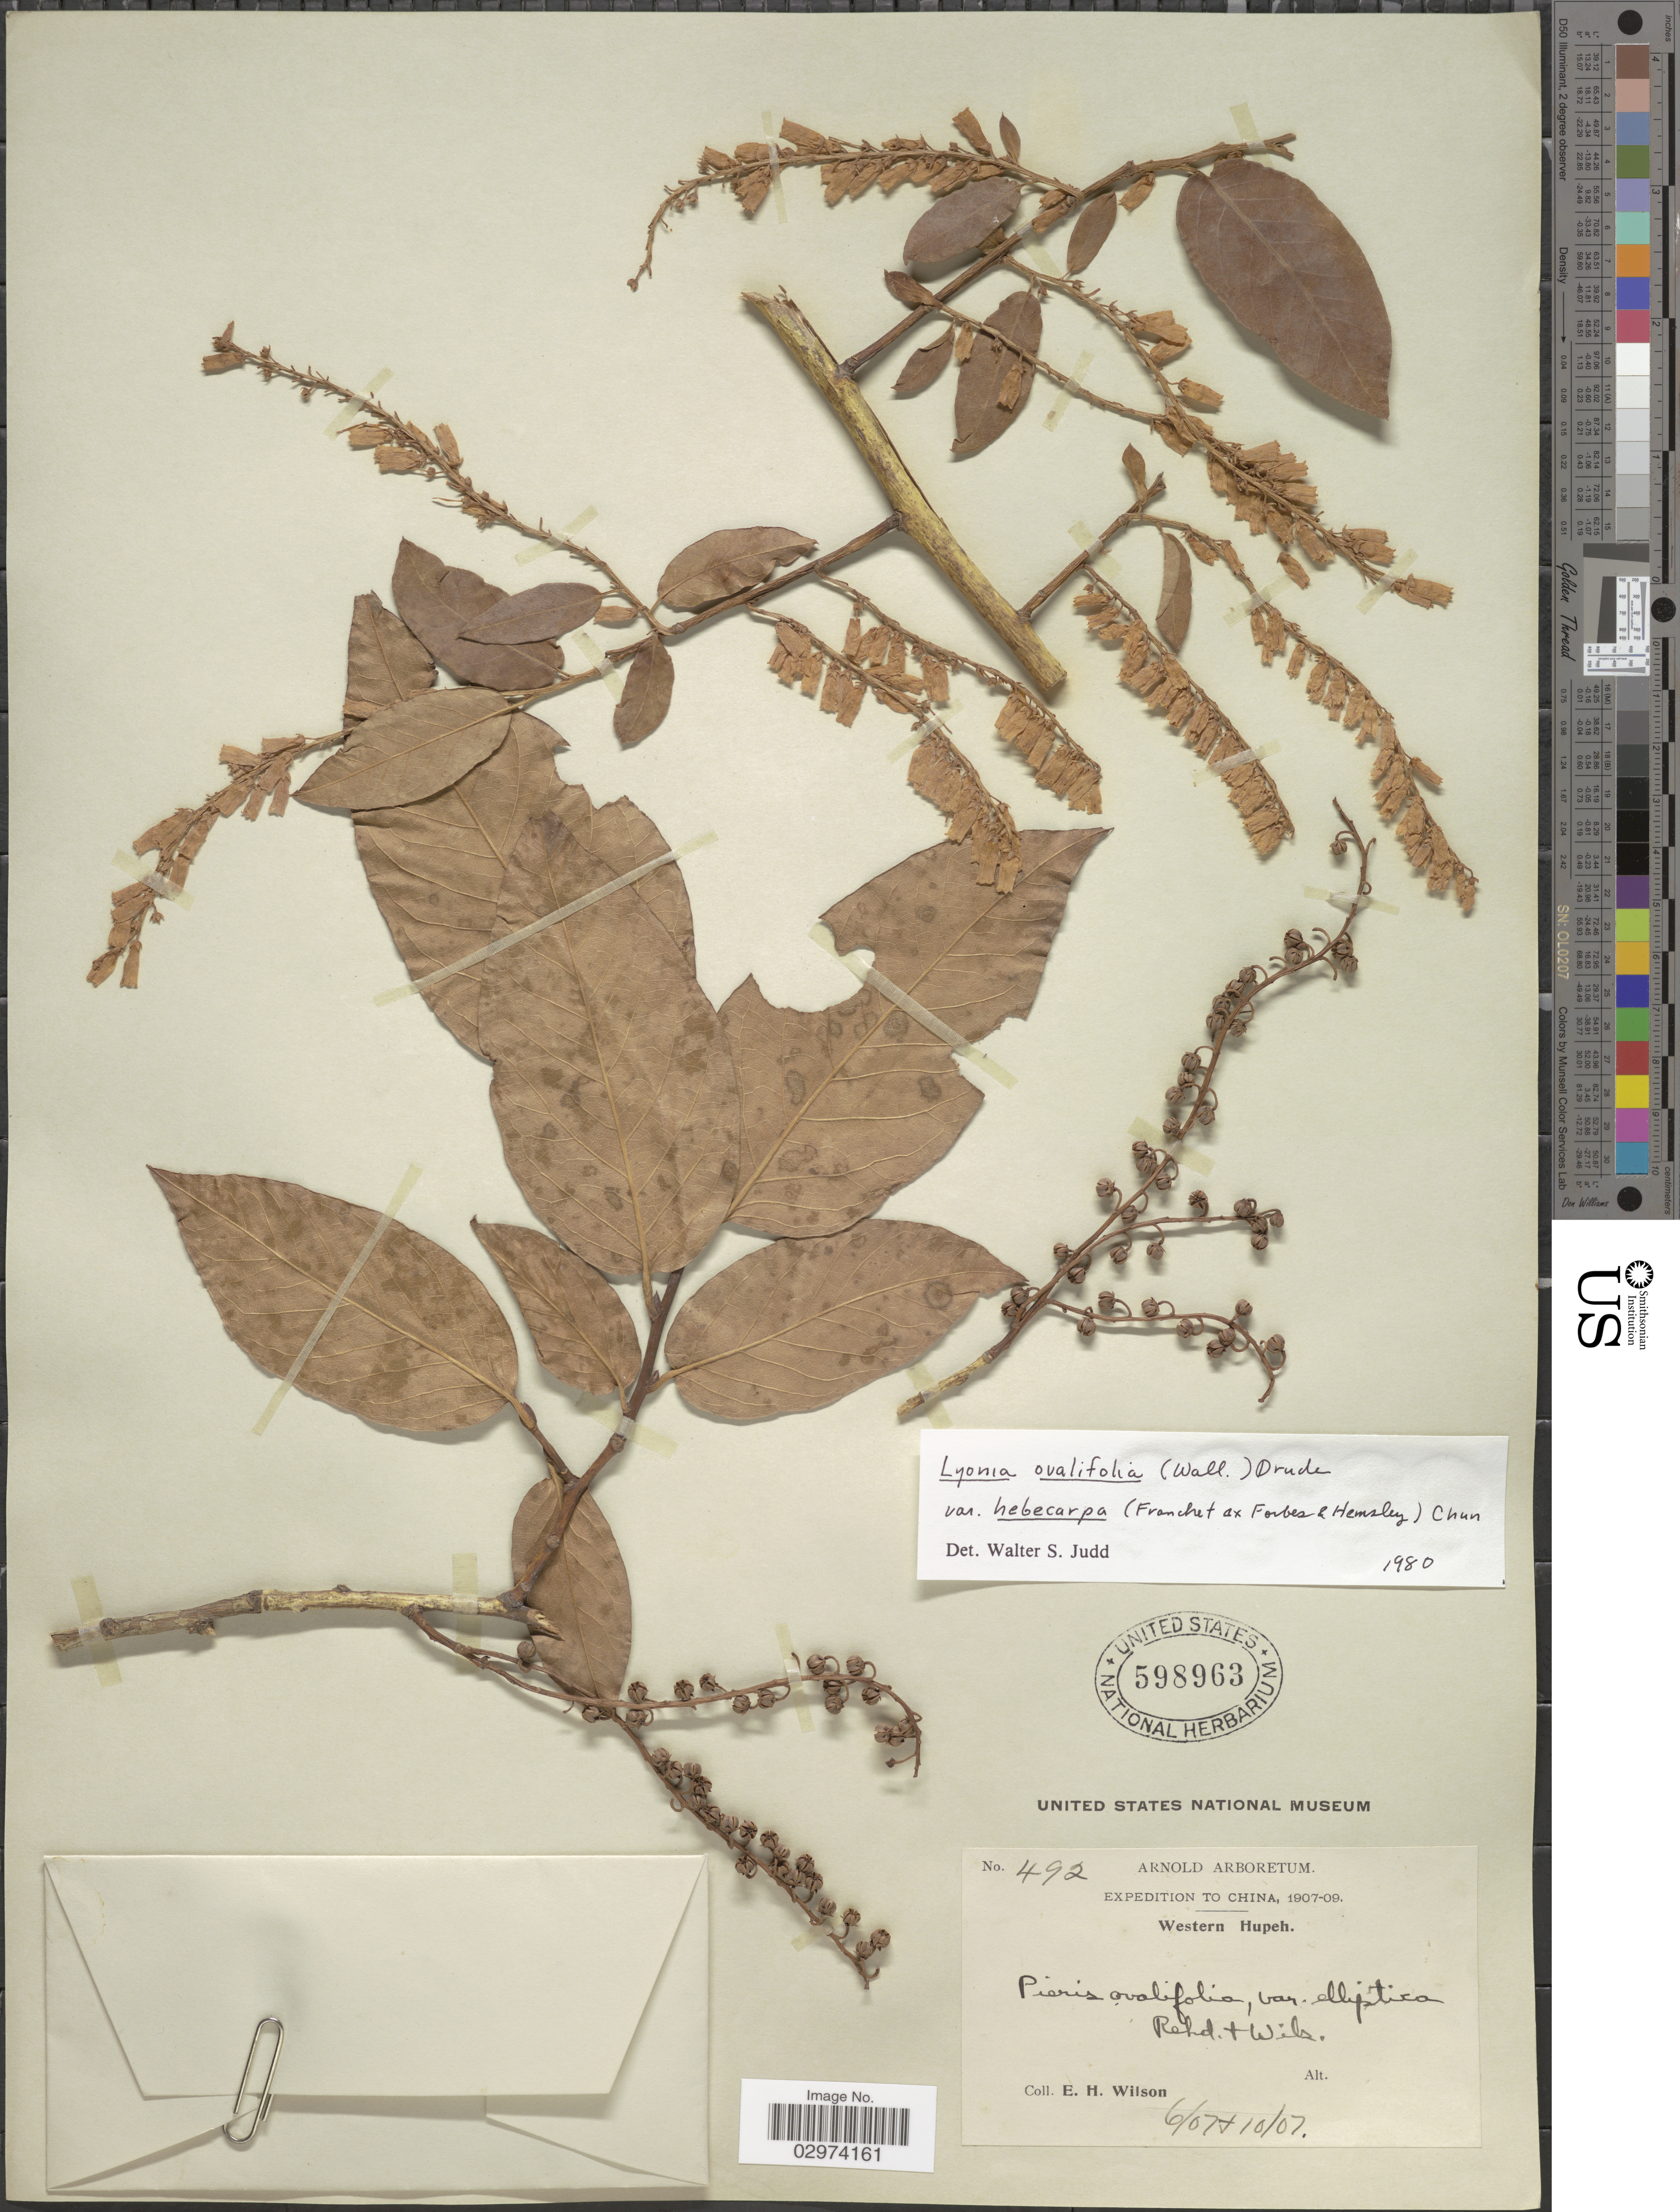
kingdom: Plantae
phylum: Tracheophyta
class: Magnoliopsida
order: Ericales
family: Ericaceae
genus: Lyonia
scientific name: Lyonia ovalifolia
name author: (Wall.) Drude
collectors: E. Wilson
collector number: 492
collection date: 1907-06/1907-10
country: China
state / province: Hubei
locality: Western Hupeh.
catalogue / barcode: US 598963